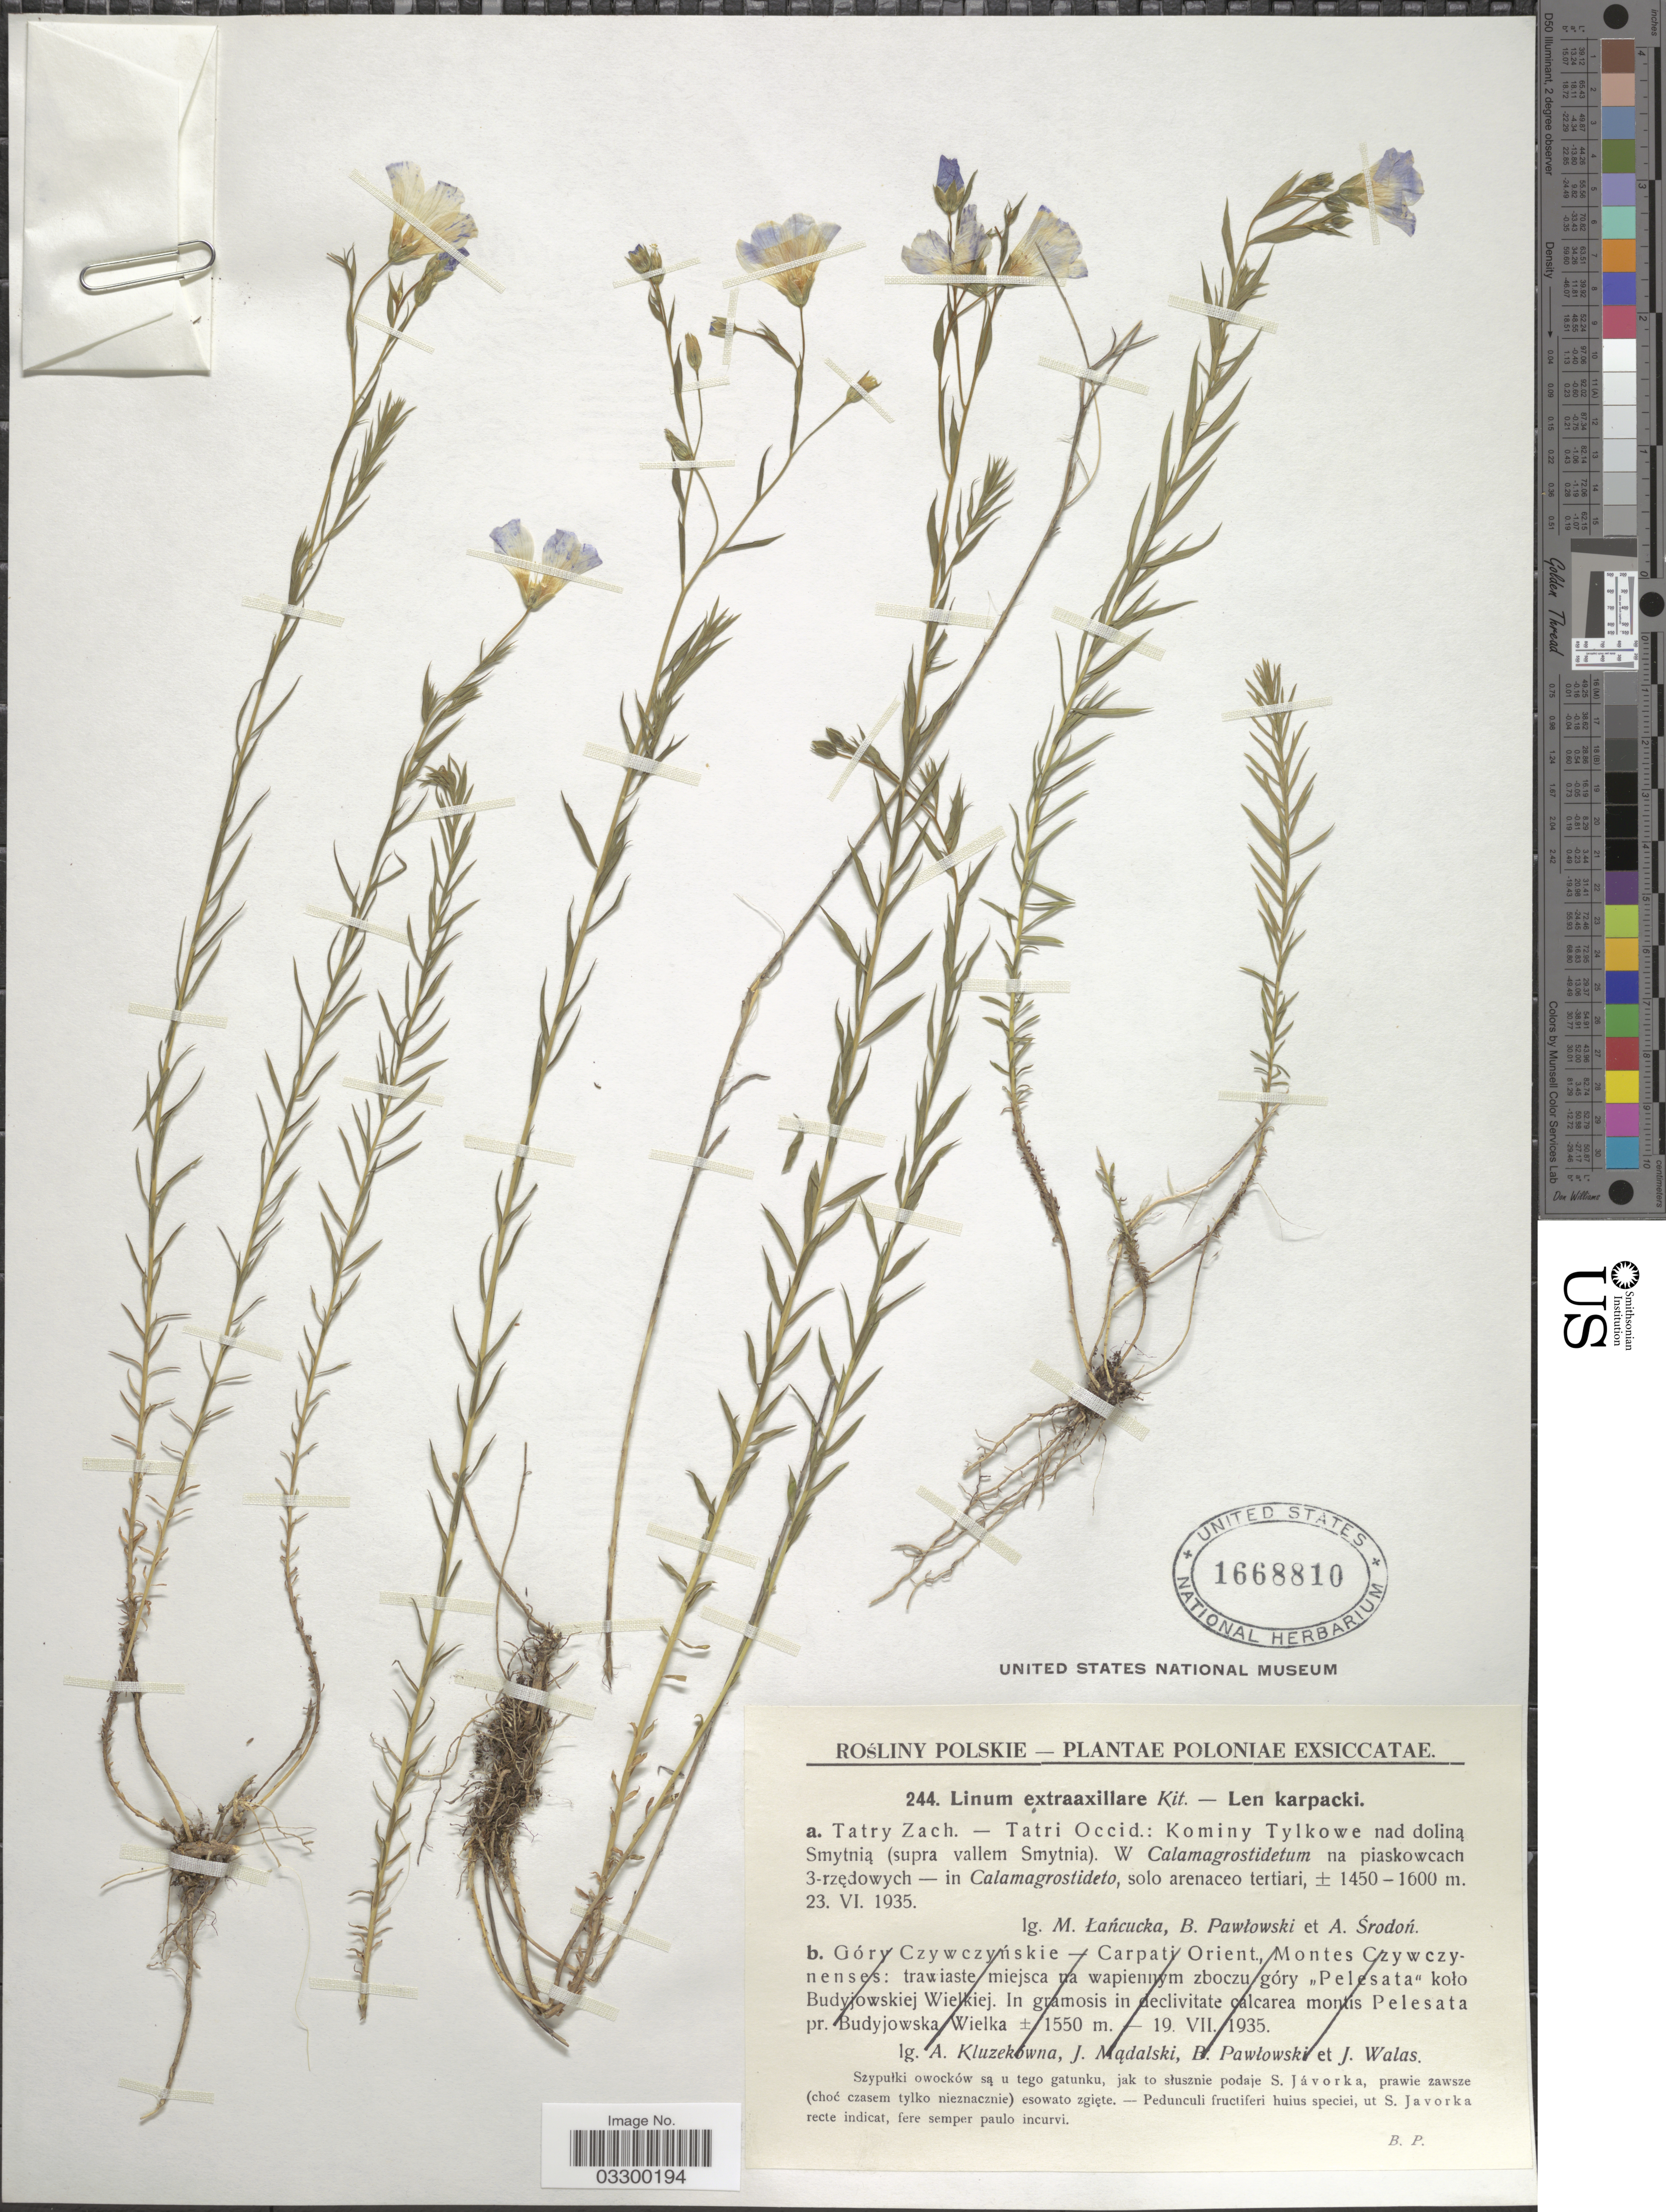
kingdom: Plantae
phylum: Tracheophyta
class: Magnoliopsida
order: Malpighiales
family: Linaceae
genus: Linum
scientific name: Linum extraaxillare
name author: Kit.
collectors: M. Lancucka, B. Pawlowski & A. Srodon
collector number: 244a.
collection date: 1935-06-23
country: Poland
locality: Poloniae. Tatry Zach. - Tatri Occid.: Kominy Tylkowe nad dolina Smytnia (supra vallem Smytnia). W Calamagrostidetum na piaskowcach 3-rzędowych - in Calamagrostideto.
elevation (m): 1450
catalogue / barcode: US 1668810